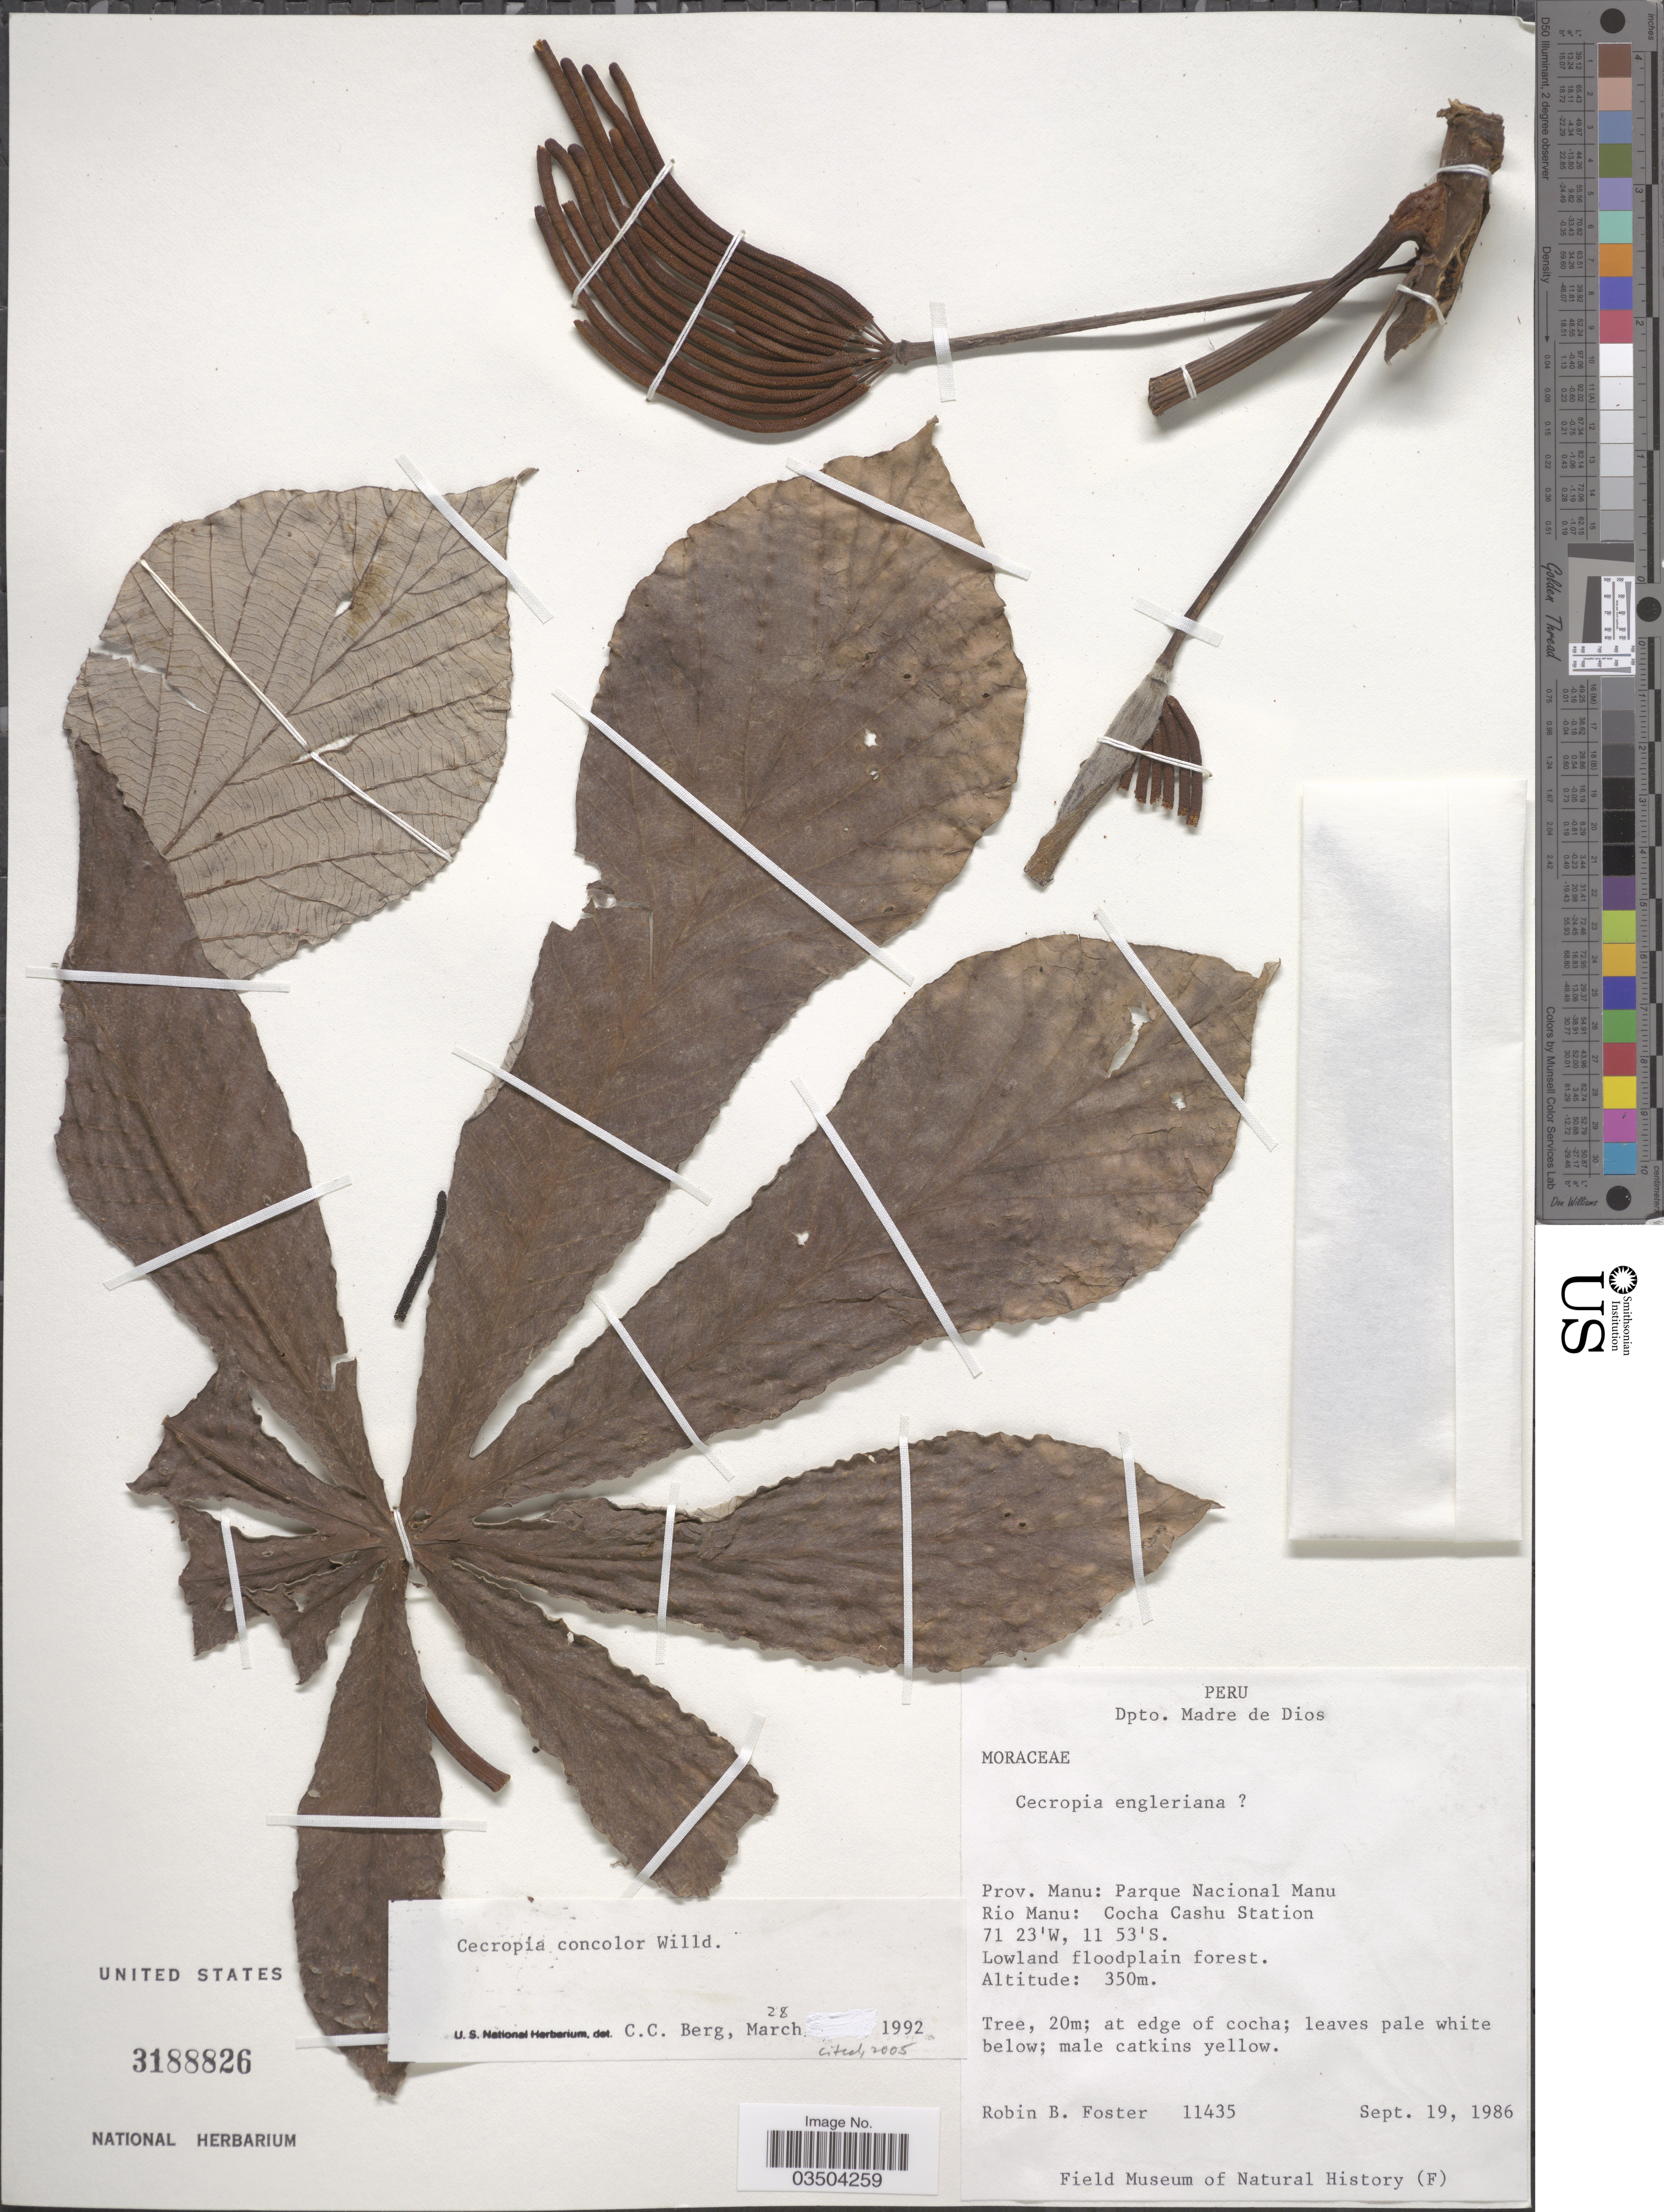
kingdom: Plantae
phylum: Tracheophyta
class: Magnoliopsida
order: Rosales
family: Urticaceae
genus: Cecropia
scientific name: Cecropia concolor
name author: Willd.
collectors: R. B. Foster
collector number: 11435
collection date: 1986-09-19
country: Peru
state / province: Madre de Dios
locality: Dpto. Madre de Dios. Prov. Manu: Parque Nacional Manu. Rio Manu: Cocha Cashu Station.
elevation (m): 350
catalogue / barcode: US 3188826